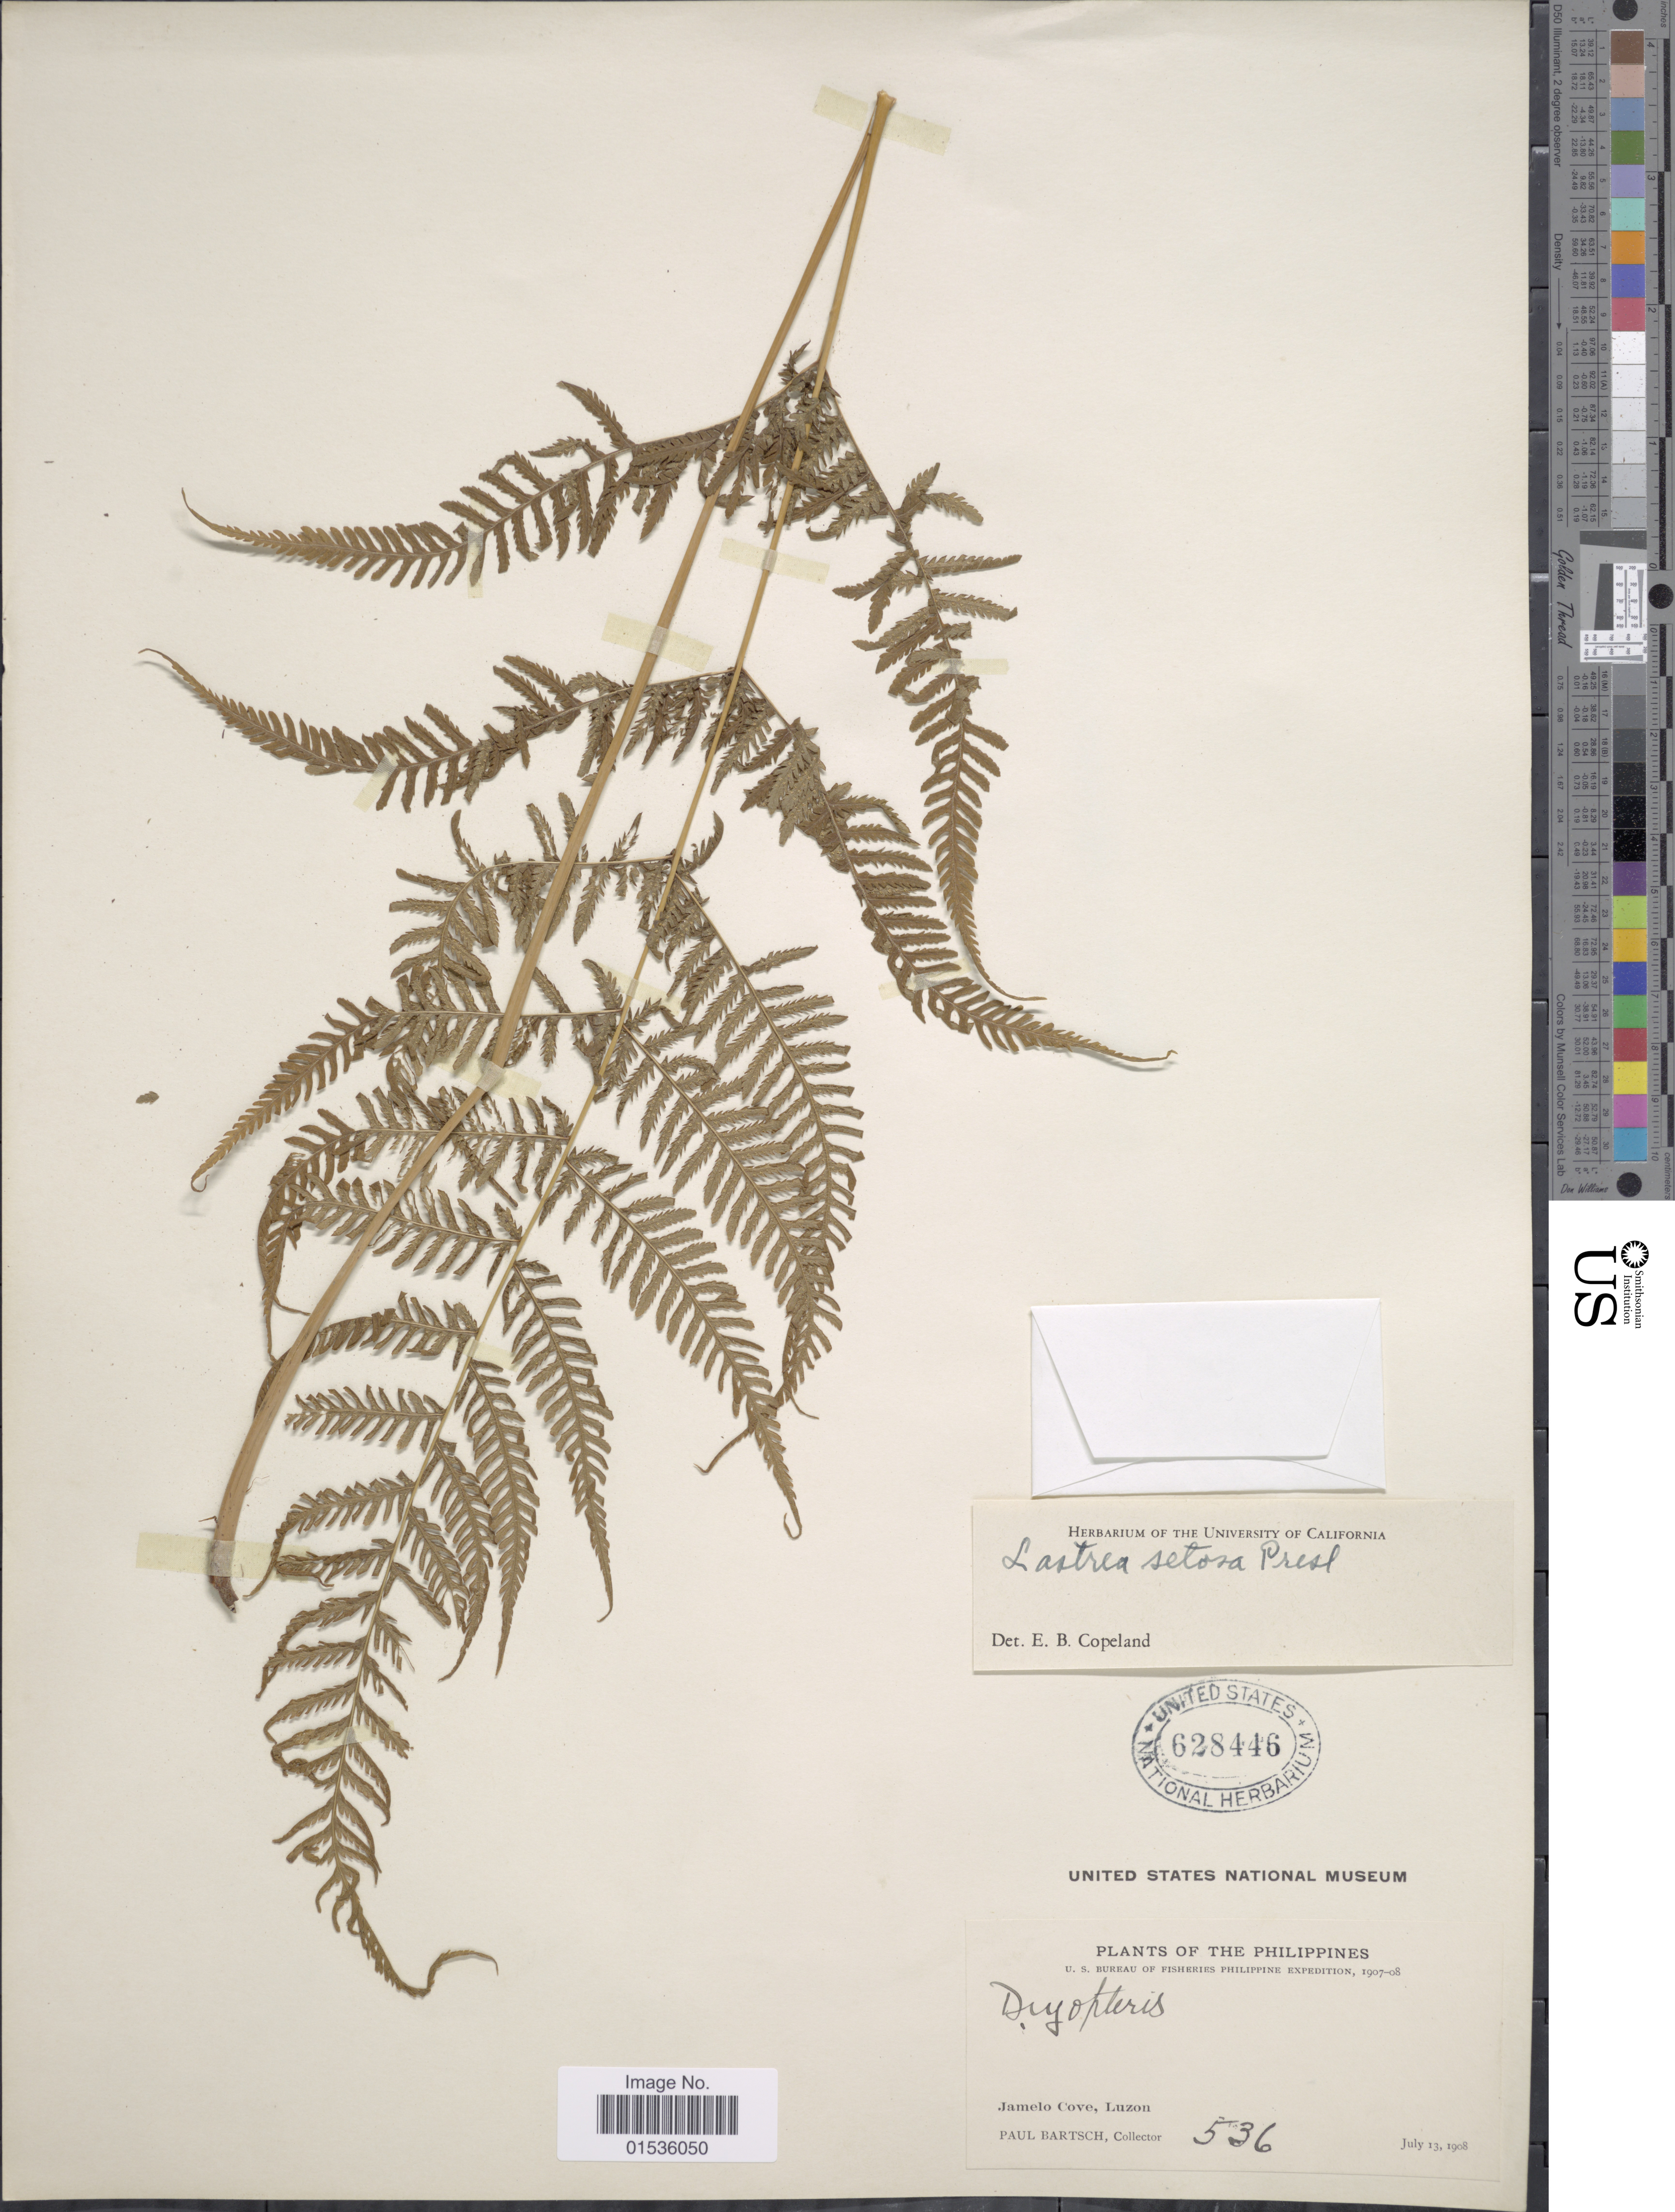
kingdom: Plantae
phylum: Tracheophyta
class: Polypodiopsida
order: Polypodiales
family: Thelypteridaceae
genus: Macrothelypteris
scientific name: Macrothelypteris torresiana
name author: (Gaudich.) Ching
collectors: P. Bartsch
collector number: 536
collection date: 1908-07-13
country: Philippines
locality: Philippines, Jamelo Cove, Luzon.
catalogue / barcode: US 628446